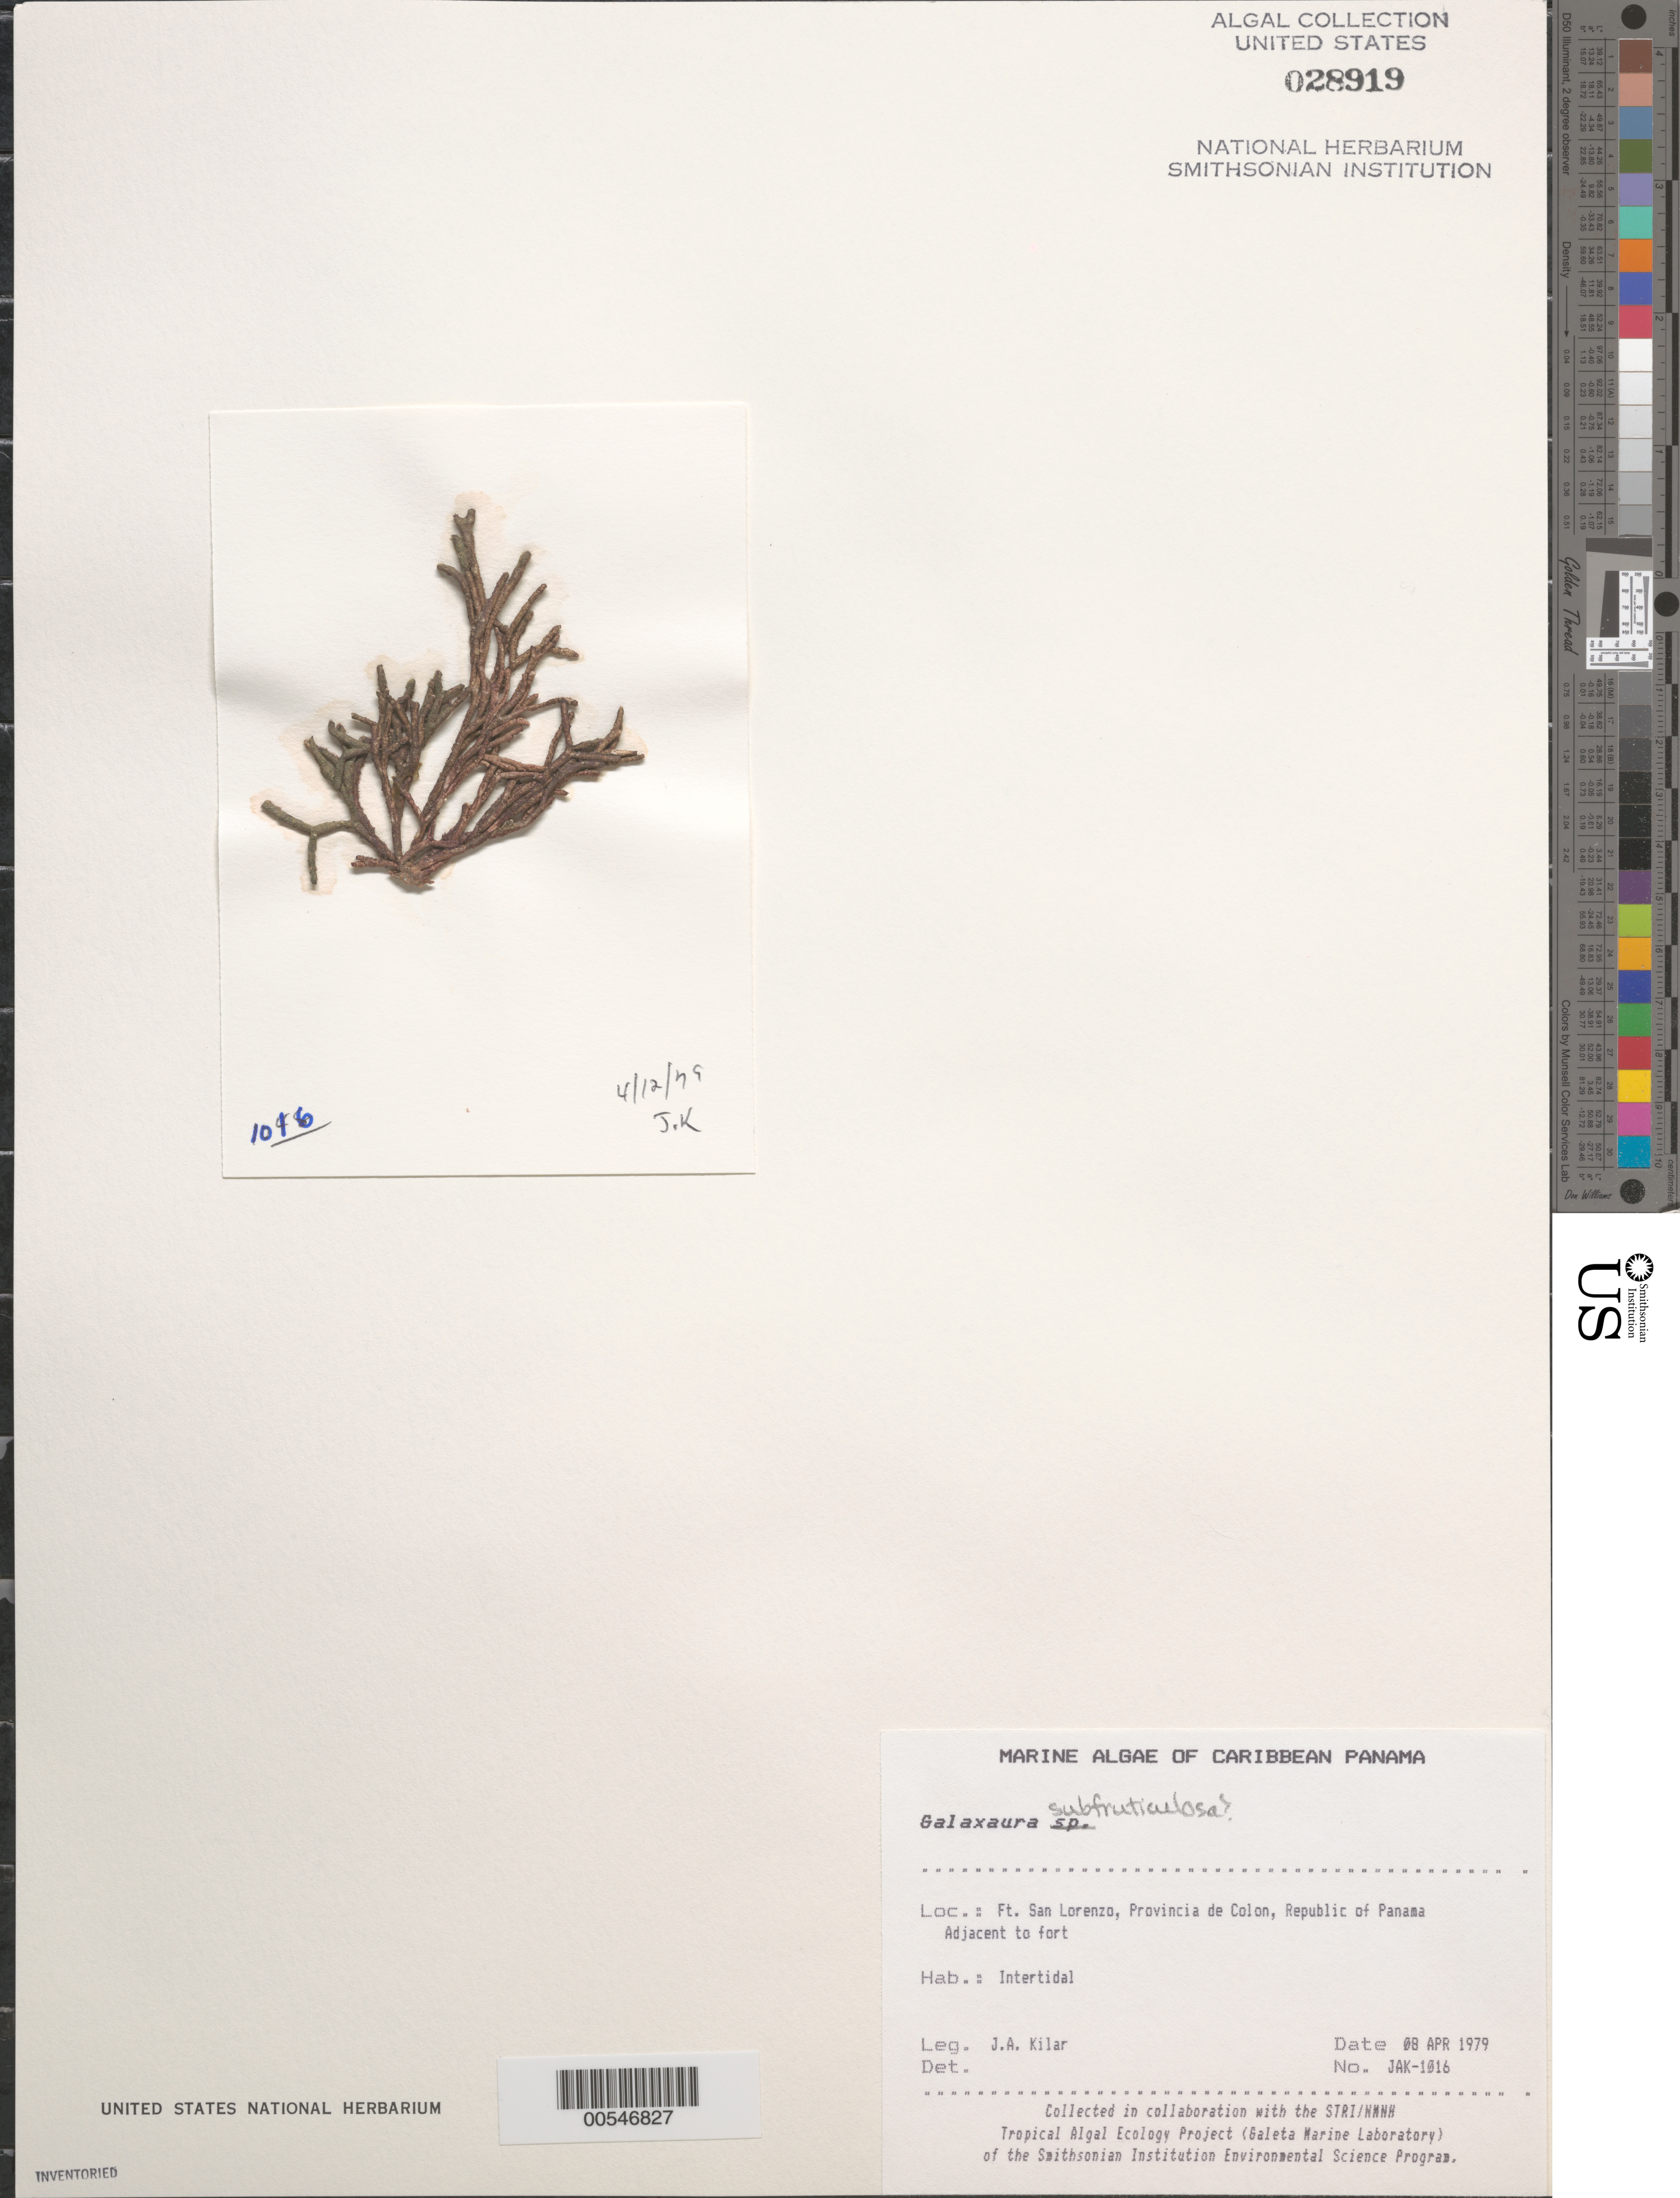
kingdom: Plantae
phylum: Rhodophyta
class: Florideophyceae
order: Nemaliales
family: Galaxauraceae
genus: Galaxaura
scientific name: Galaxaura rugosa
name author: (Ellis & Sol.) J.V.Lamouroux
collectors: J. A. Kilar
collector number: JAK-1016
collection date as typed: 08 Apr 1979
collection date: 1979-04-08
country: Panama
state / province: Colón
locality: Fort San Lorenzo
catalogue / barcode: US 28919